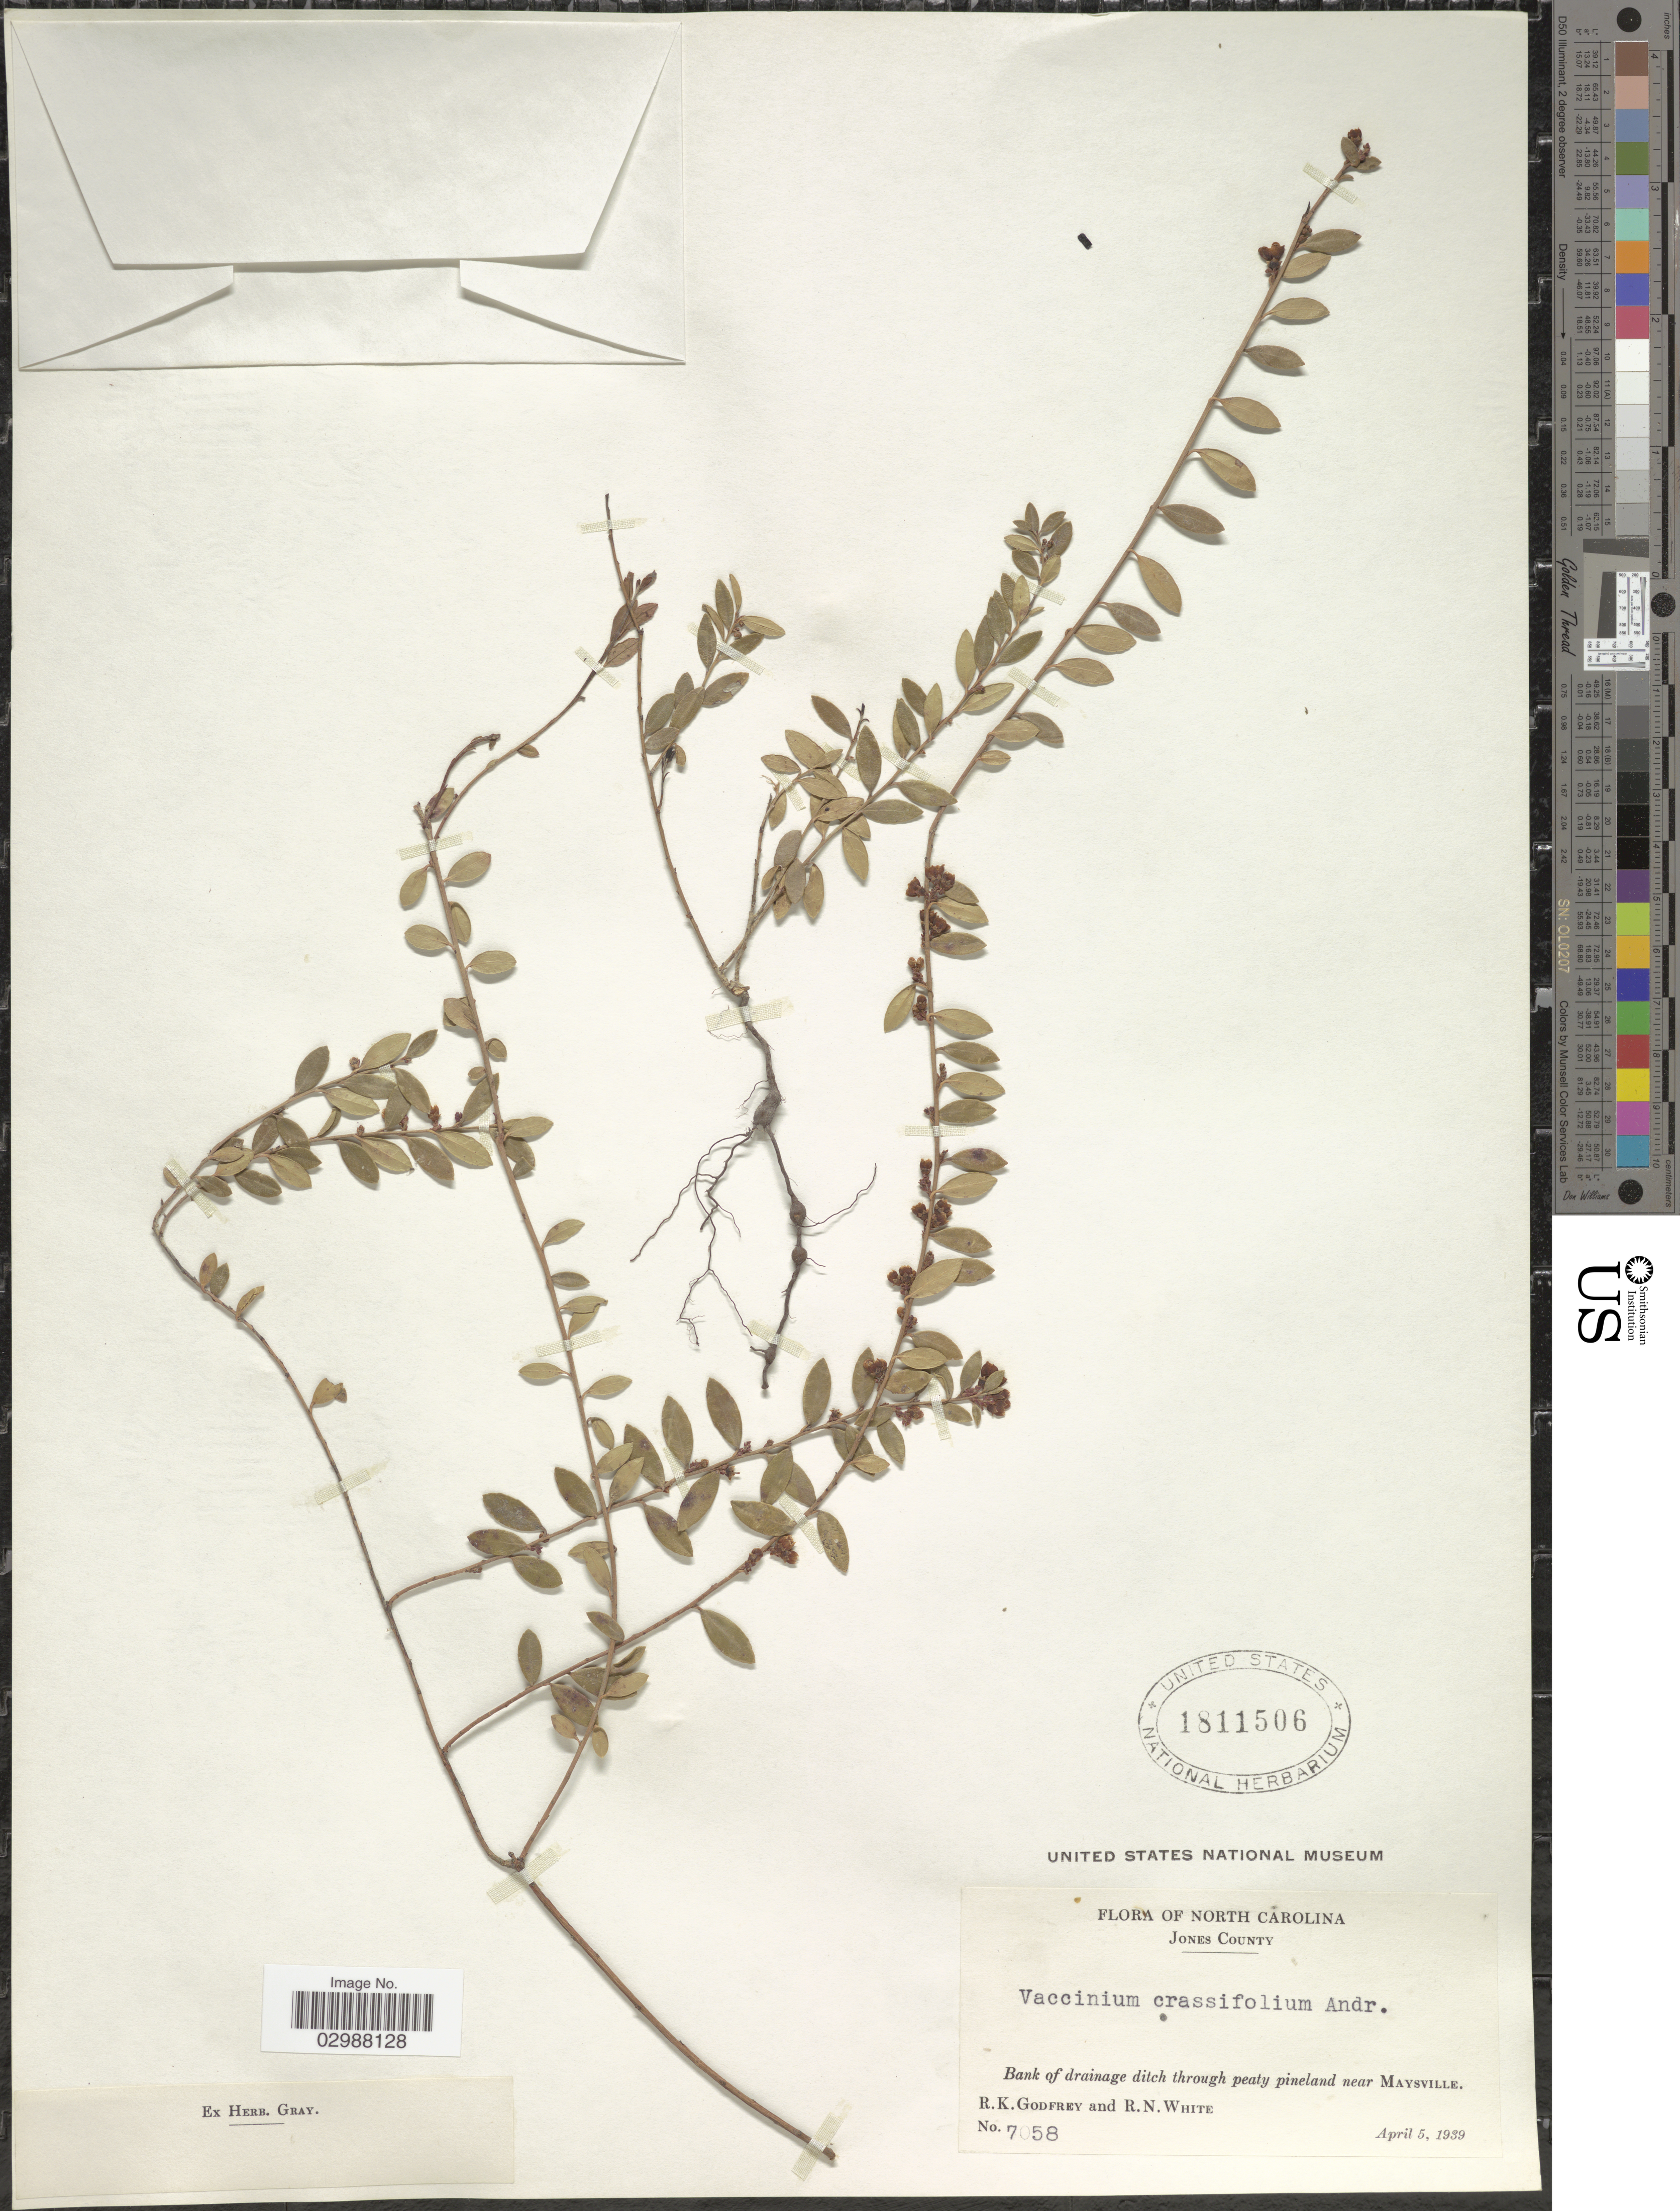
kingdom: Plantae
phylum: Tracheophyta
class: Magnoliopsida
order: Ericales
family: Ericaceae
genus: Vaccinium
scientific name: Vaccinium crassifolium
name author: Andrews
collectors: R. K. Godfrey & R. N. White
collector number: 7058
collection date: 1939-04-05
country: United States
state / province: North Carolina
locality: Jones County. Bank of drainage ditch through peaty pineland near Maysville.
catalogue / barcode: US 1811506